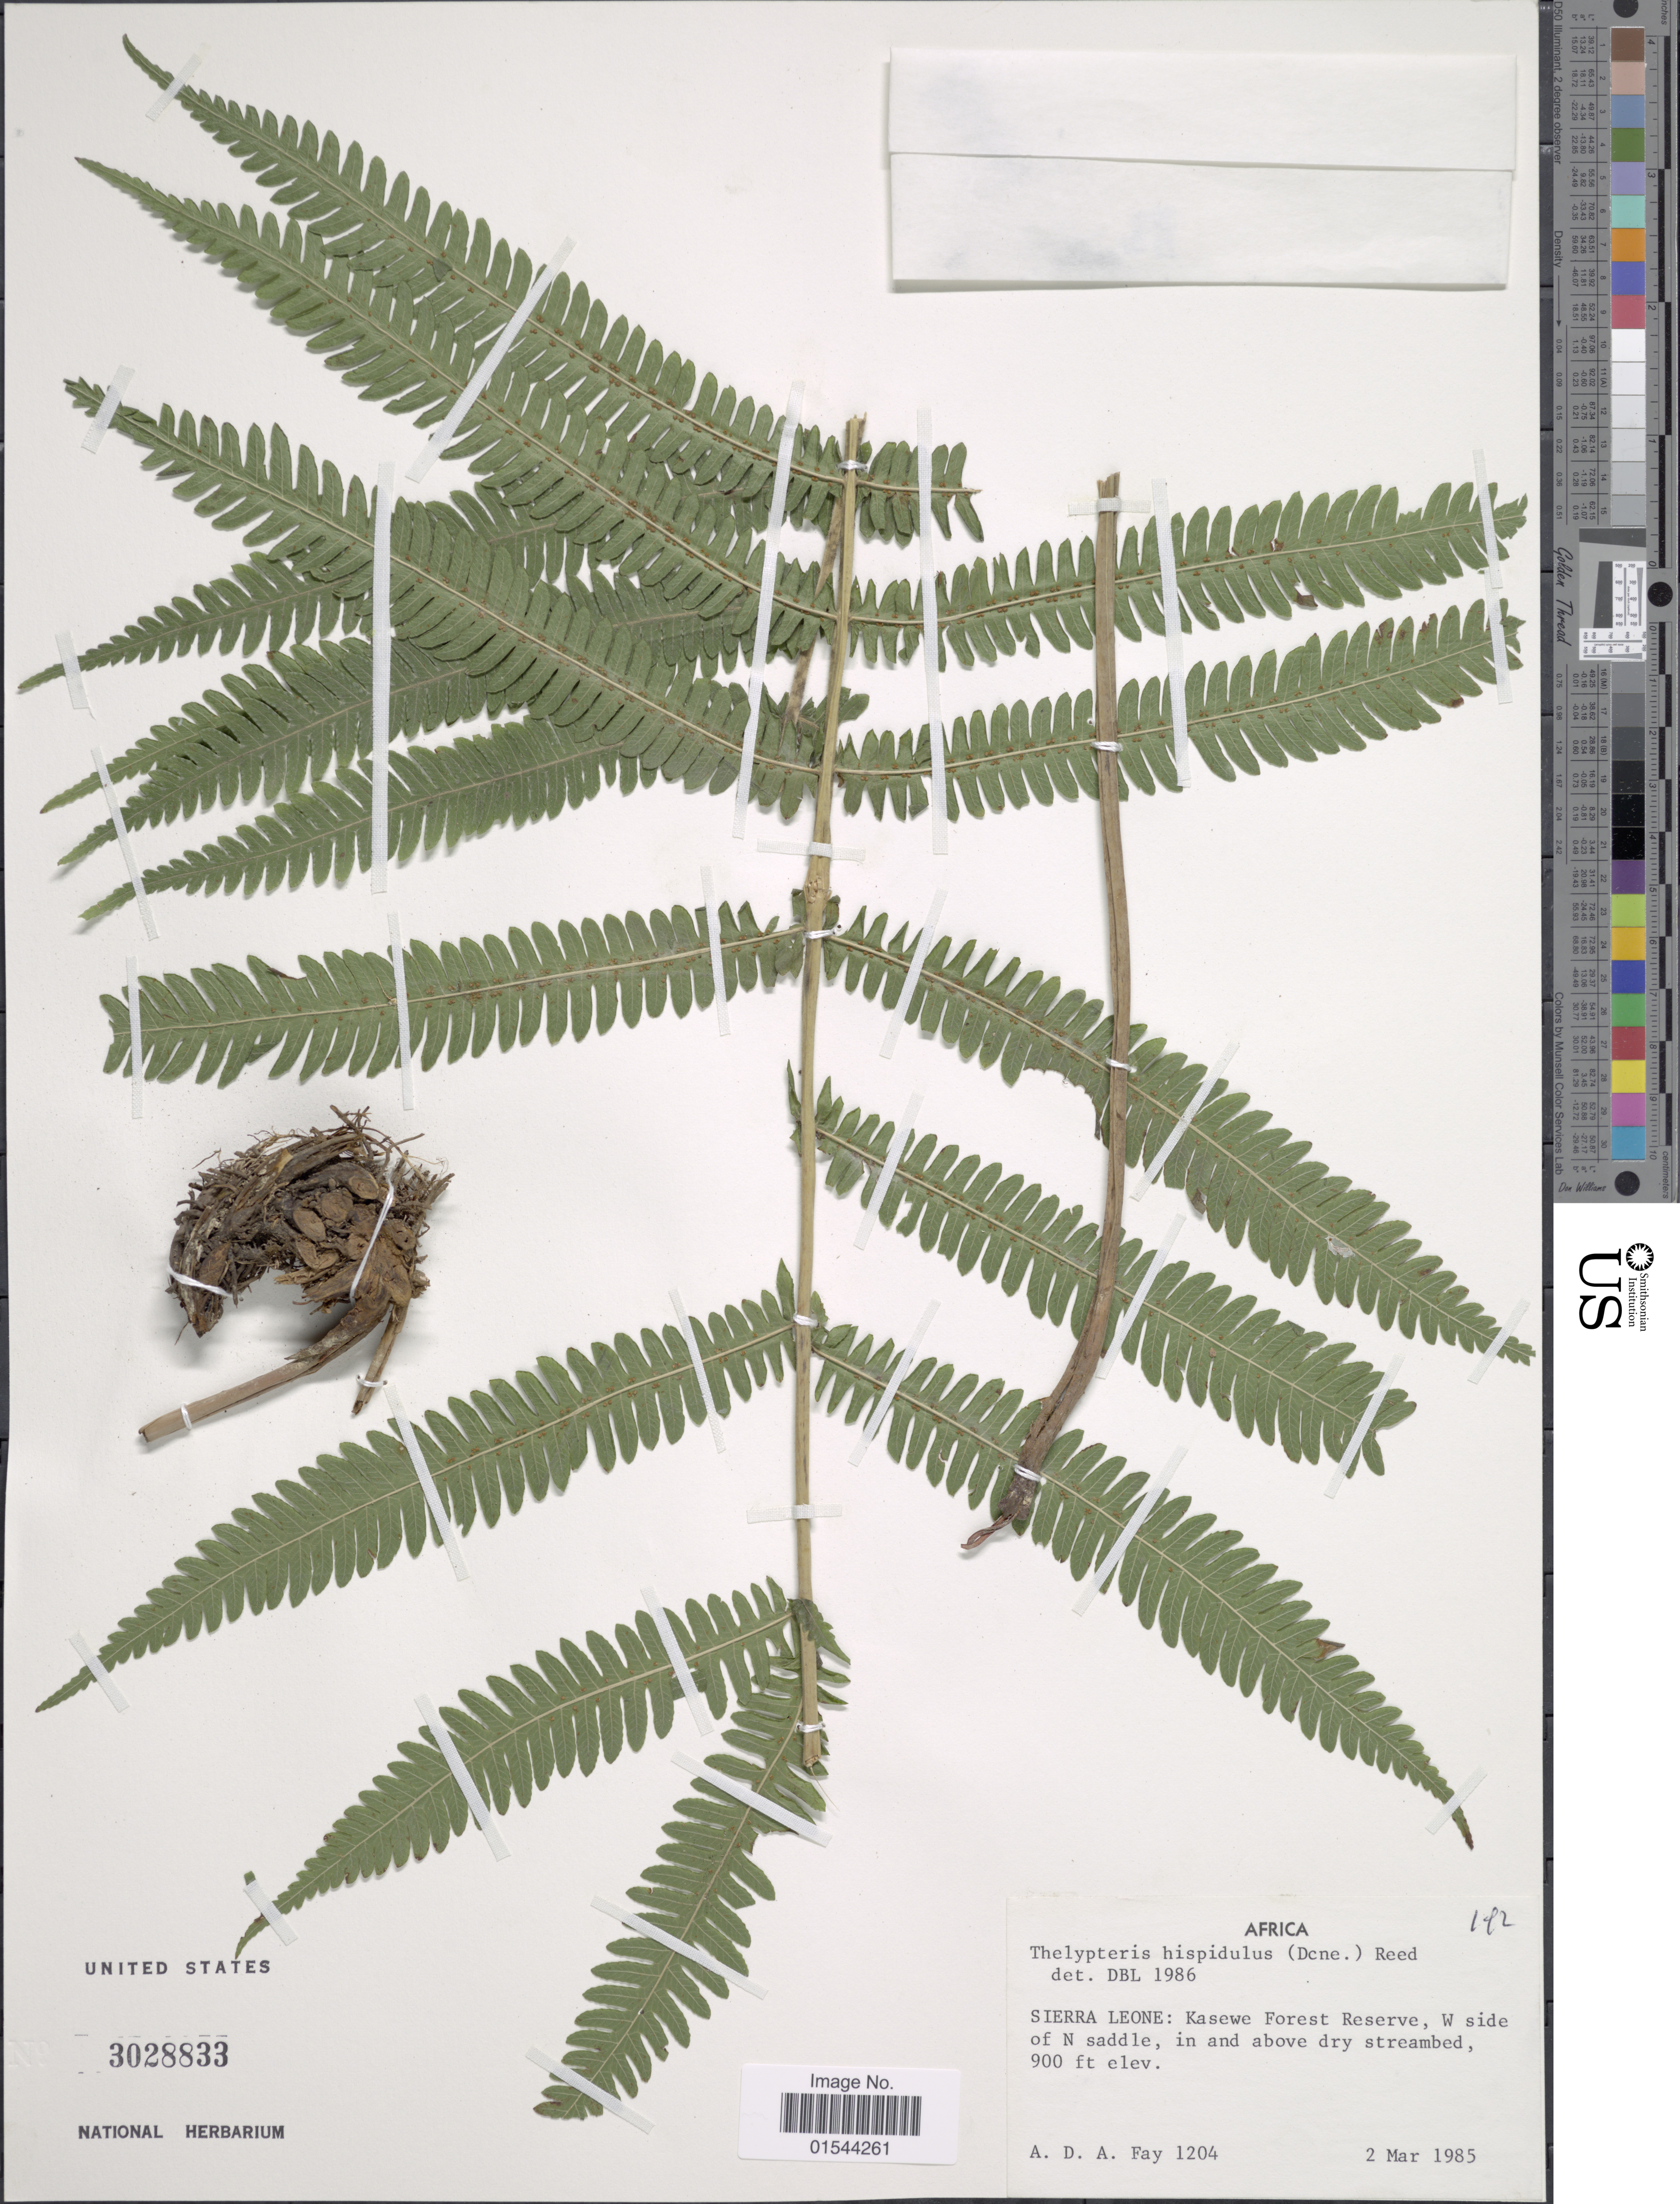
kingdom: Plantae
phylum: Tracheophyta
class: Polypodiopsida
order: Polypodiales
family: Thelypteridaceae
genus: Christella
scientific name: Christella hispidula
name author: (Decne.) Holttum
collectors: A. Fay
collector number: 1204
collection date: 1985-03-02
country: Sierra Leone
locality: Kasewa Forest Reserve, W side of N saddle, in and above dry streambed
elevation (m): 274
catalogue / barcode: US 3028833